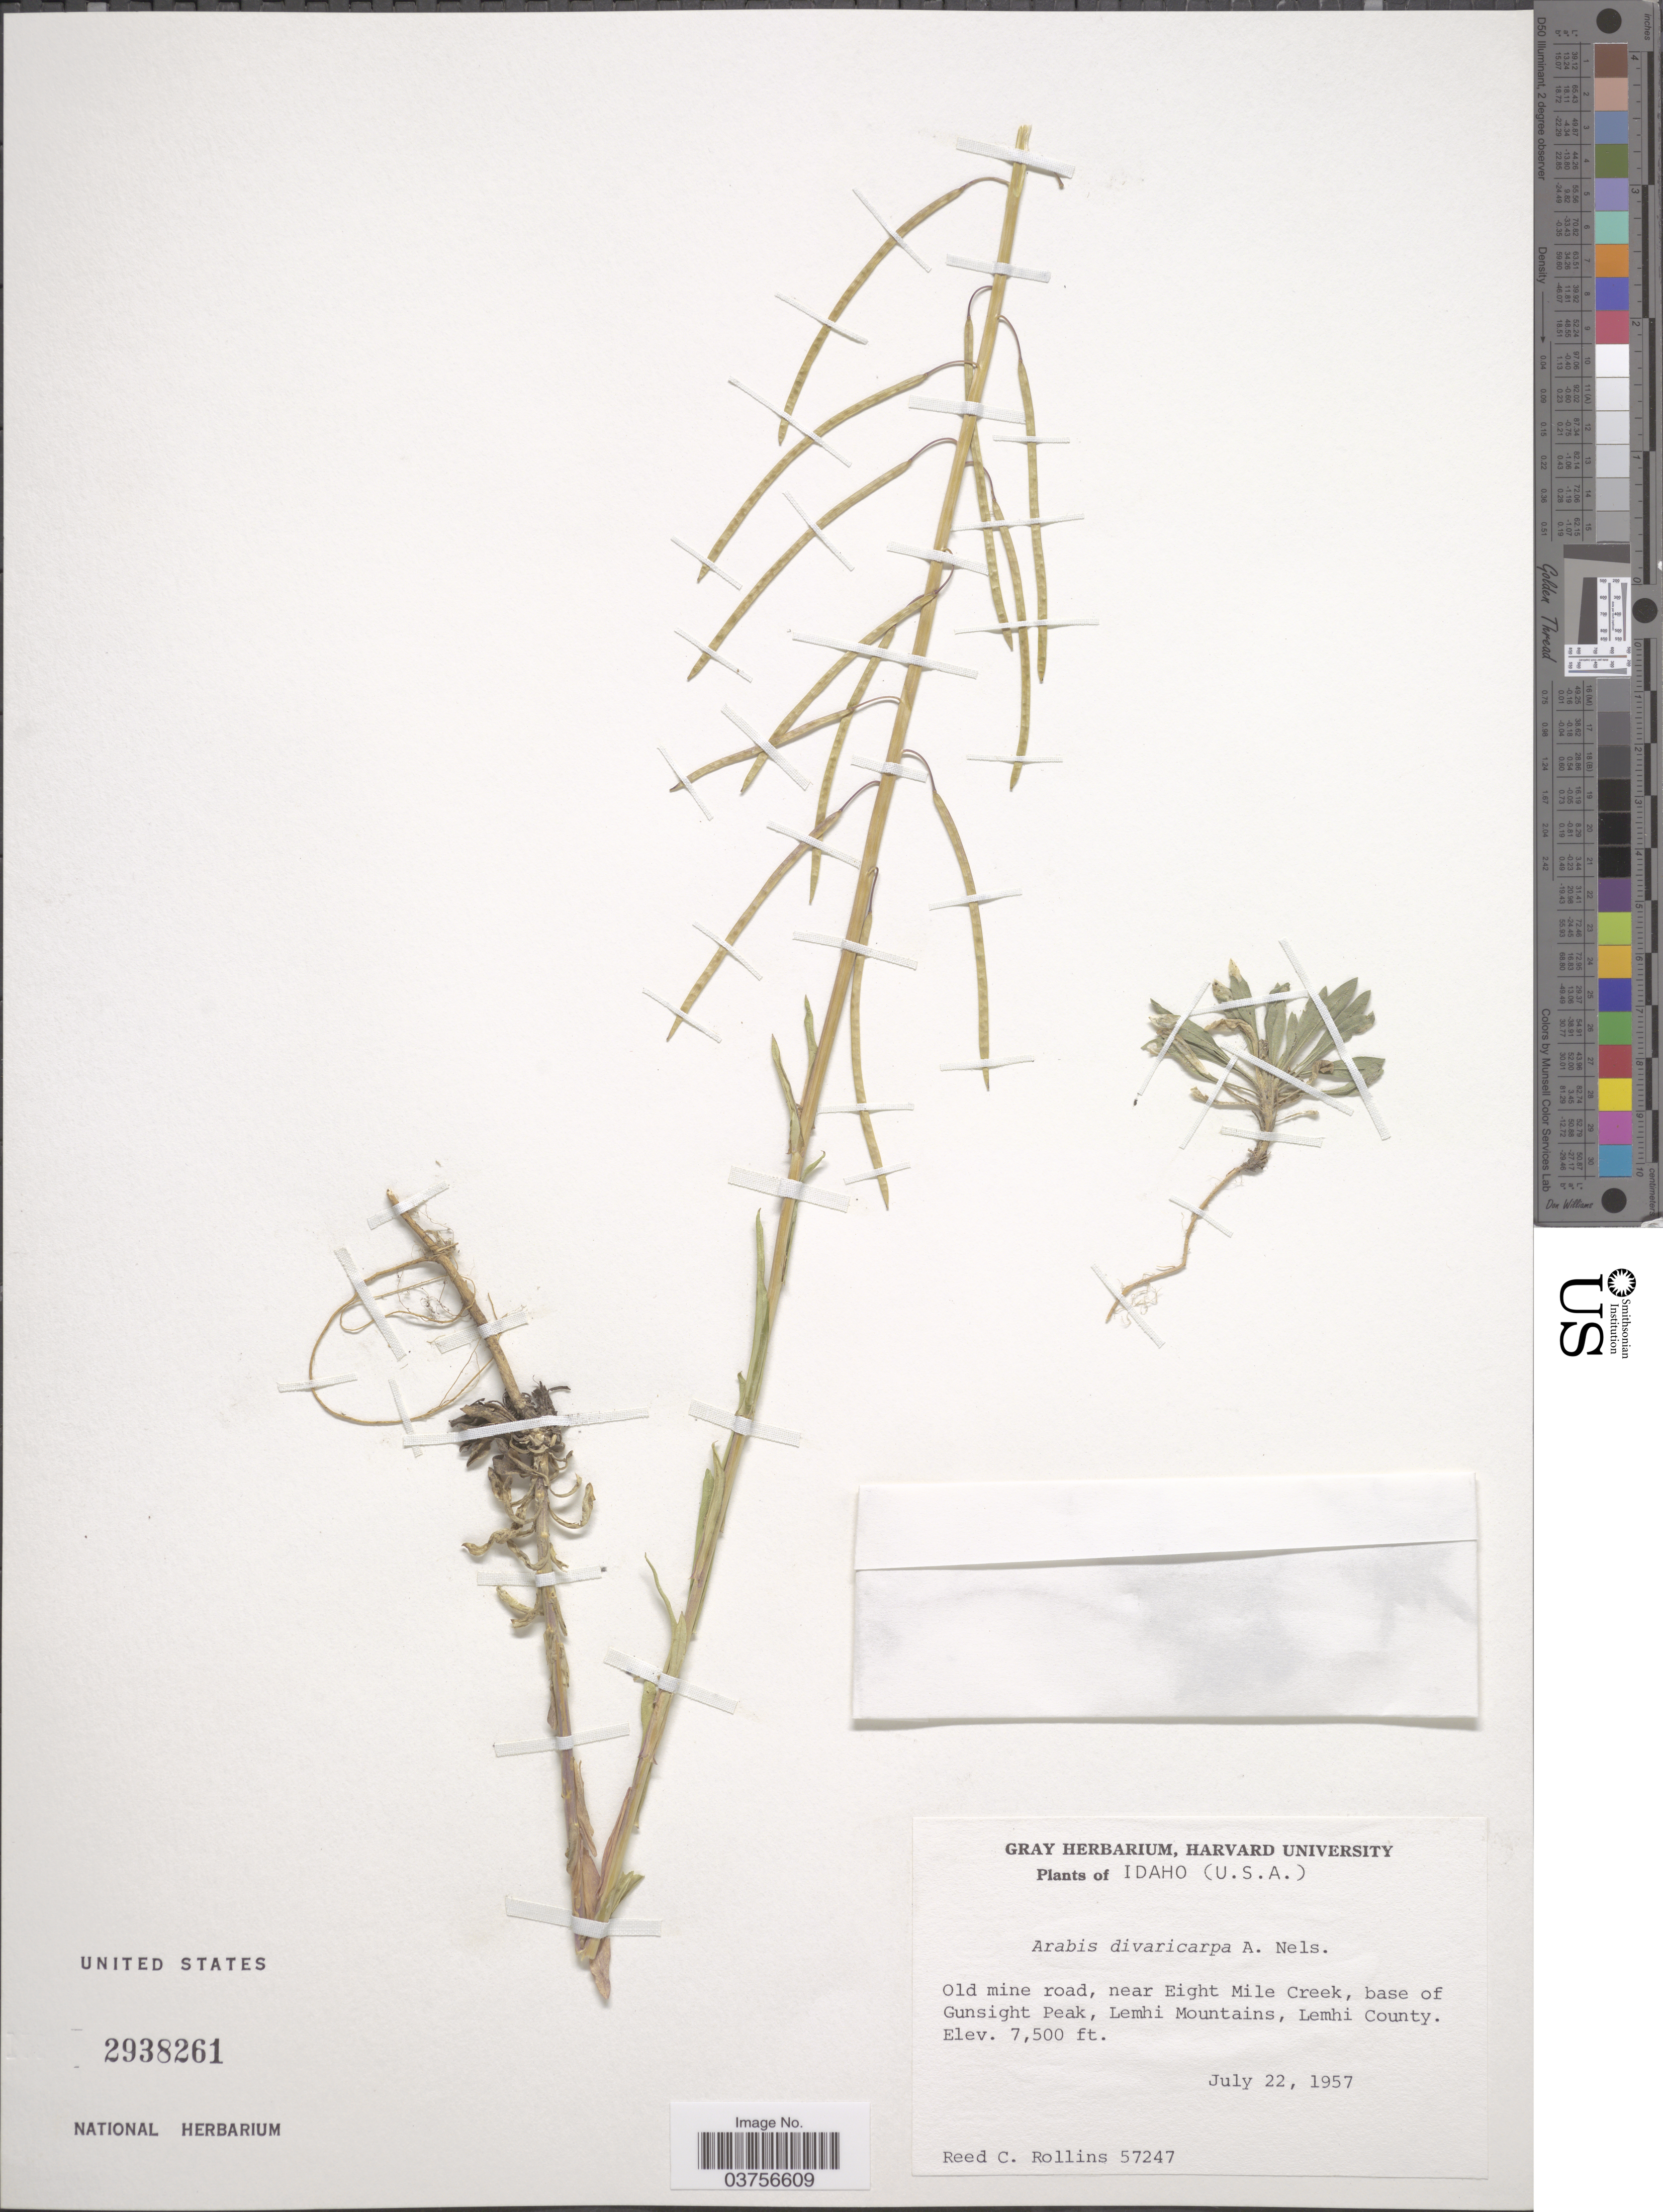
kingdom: Plantae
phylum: Tracheophyta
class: Magnoliopsida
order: Brassicales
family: Brassicaceae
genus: Arabis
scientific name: Arabis divaricarpa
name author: A. Nelson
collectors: R. C. Rollins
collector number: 57247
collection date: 1957-07-22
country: United States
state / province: Idaho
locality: Old mine road, near Eight Mile Creek, base of Gunsight Peak, Lemhi Mountains, Lemhi County.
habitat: old mine road, near creek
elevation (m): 2286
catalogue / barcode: US 2938261